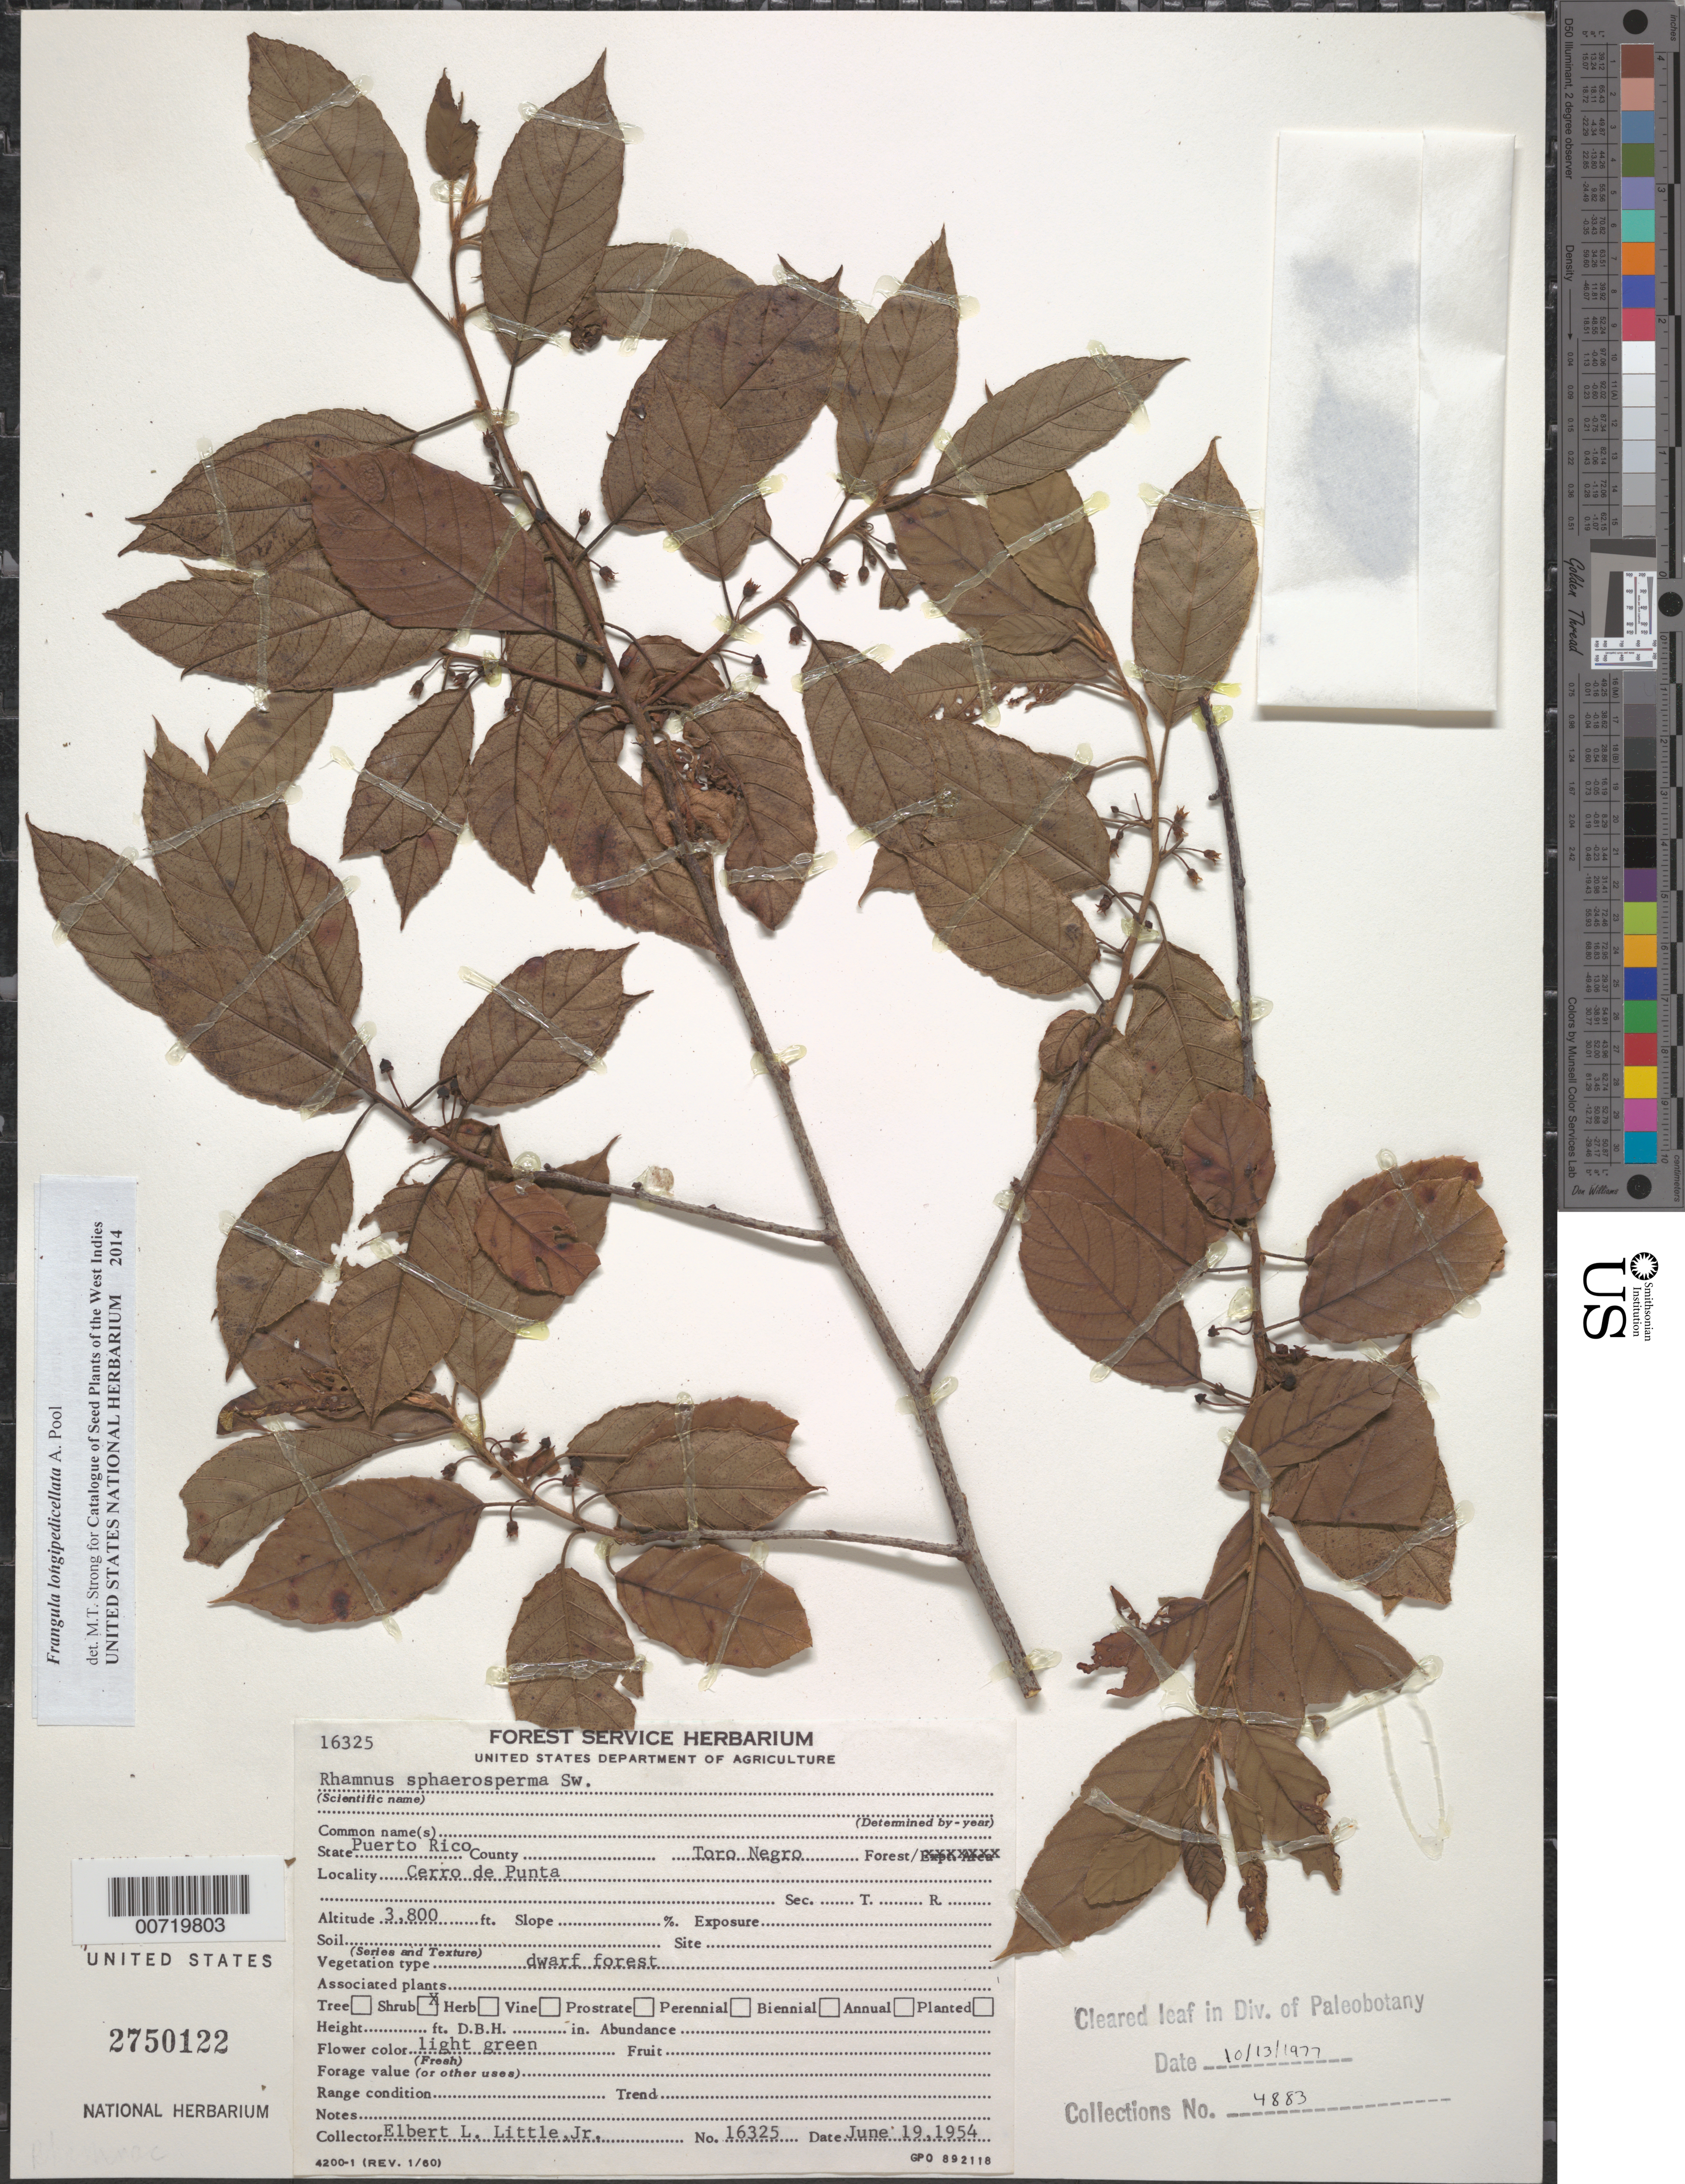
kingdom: Plantae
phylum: Tracheophyta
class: Magnoliopsida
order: Rosales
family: Rhamnaceae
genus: Frangula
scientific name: Frangula longipedicellata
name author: A. Pool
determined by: Strong, M. T., (US), Smithsonian Institution - National Museum of Natural History (UNITED STATES)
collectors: E. L. Little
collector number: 16325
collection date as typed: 19 Jun 1954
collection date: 1954-06-19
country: Puerto Rico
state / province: Jayuya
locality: Cerro de Punta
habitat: Dwarf forest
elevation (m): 1158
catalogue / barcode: US 2750122